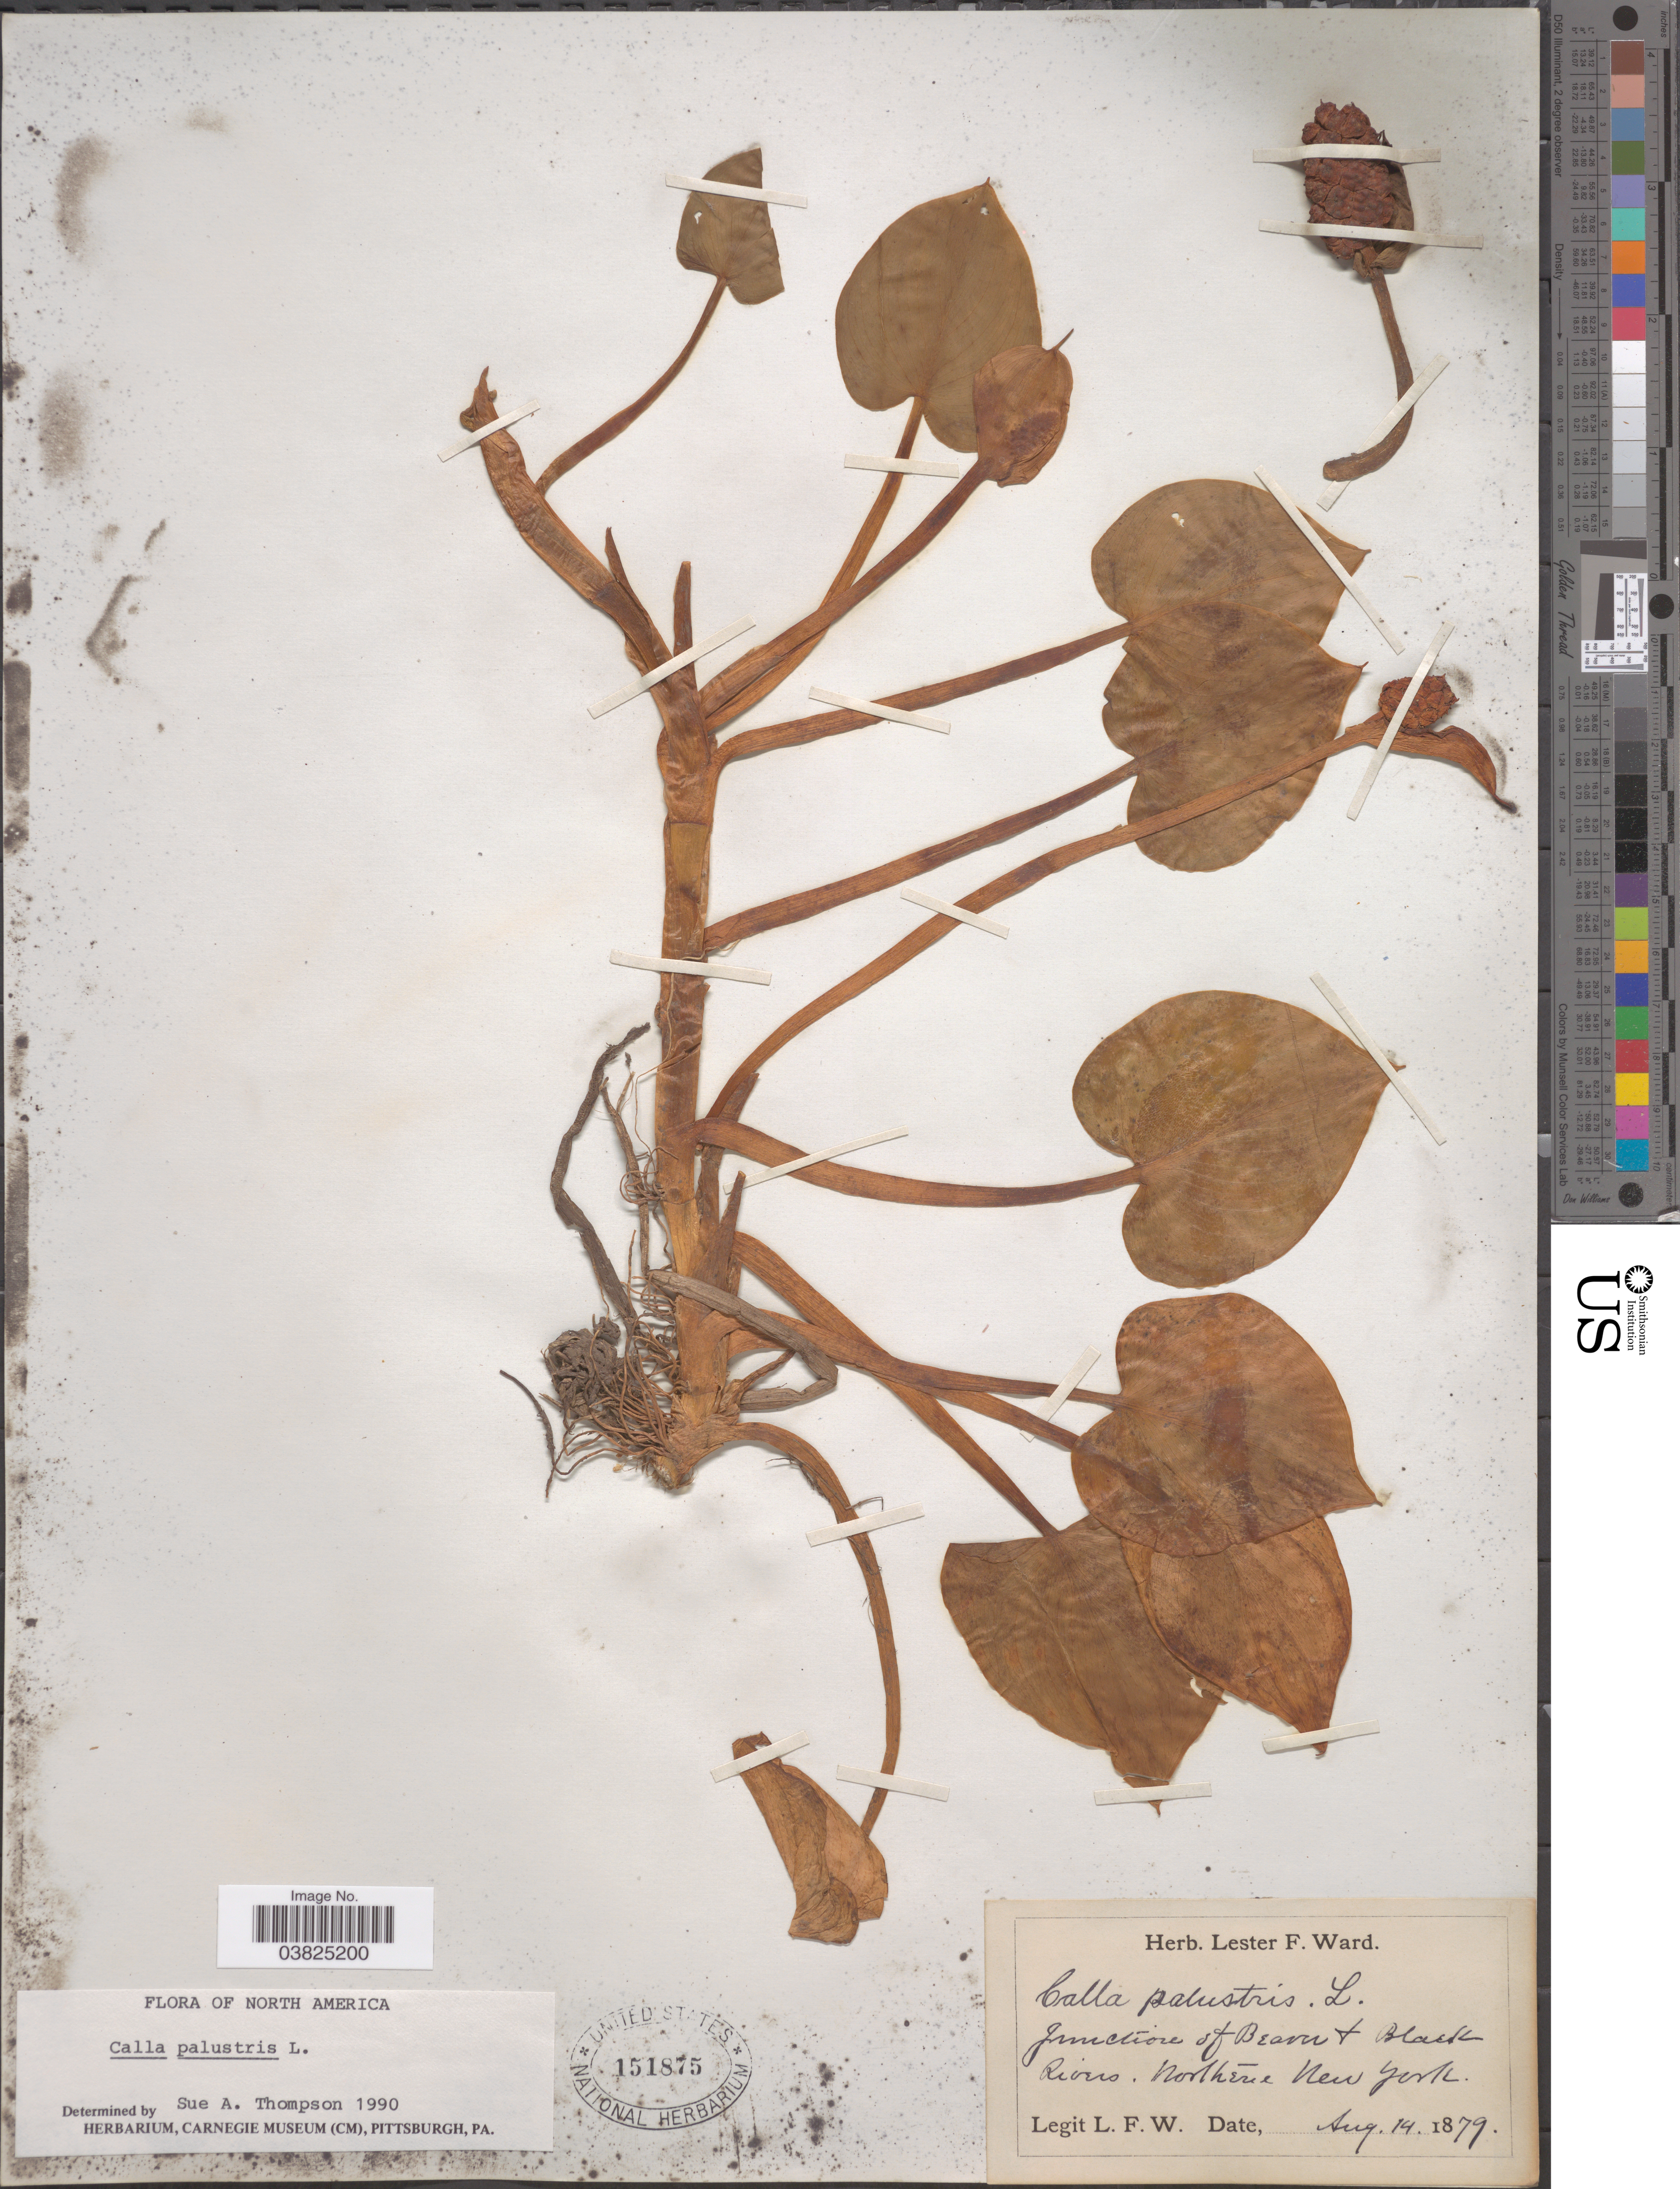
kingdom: Plantae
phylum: Tracheophyta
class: Liliopsida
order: Alismatales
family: Araceae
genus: Calla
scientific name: Calla palustris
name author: L.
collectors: L. F. Ward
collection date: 1879-08-14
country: United States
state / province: New York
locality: Junction of Beaver & Black Rivers. Northern New York.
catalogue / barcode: US 151875